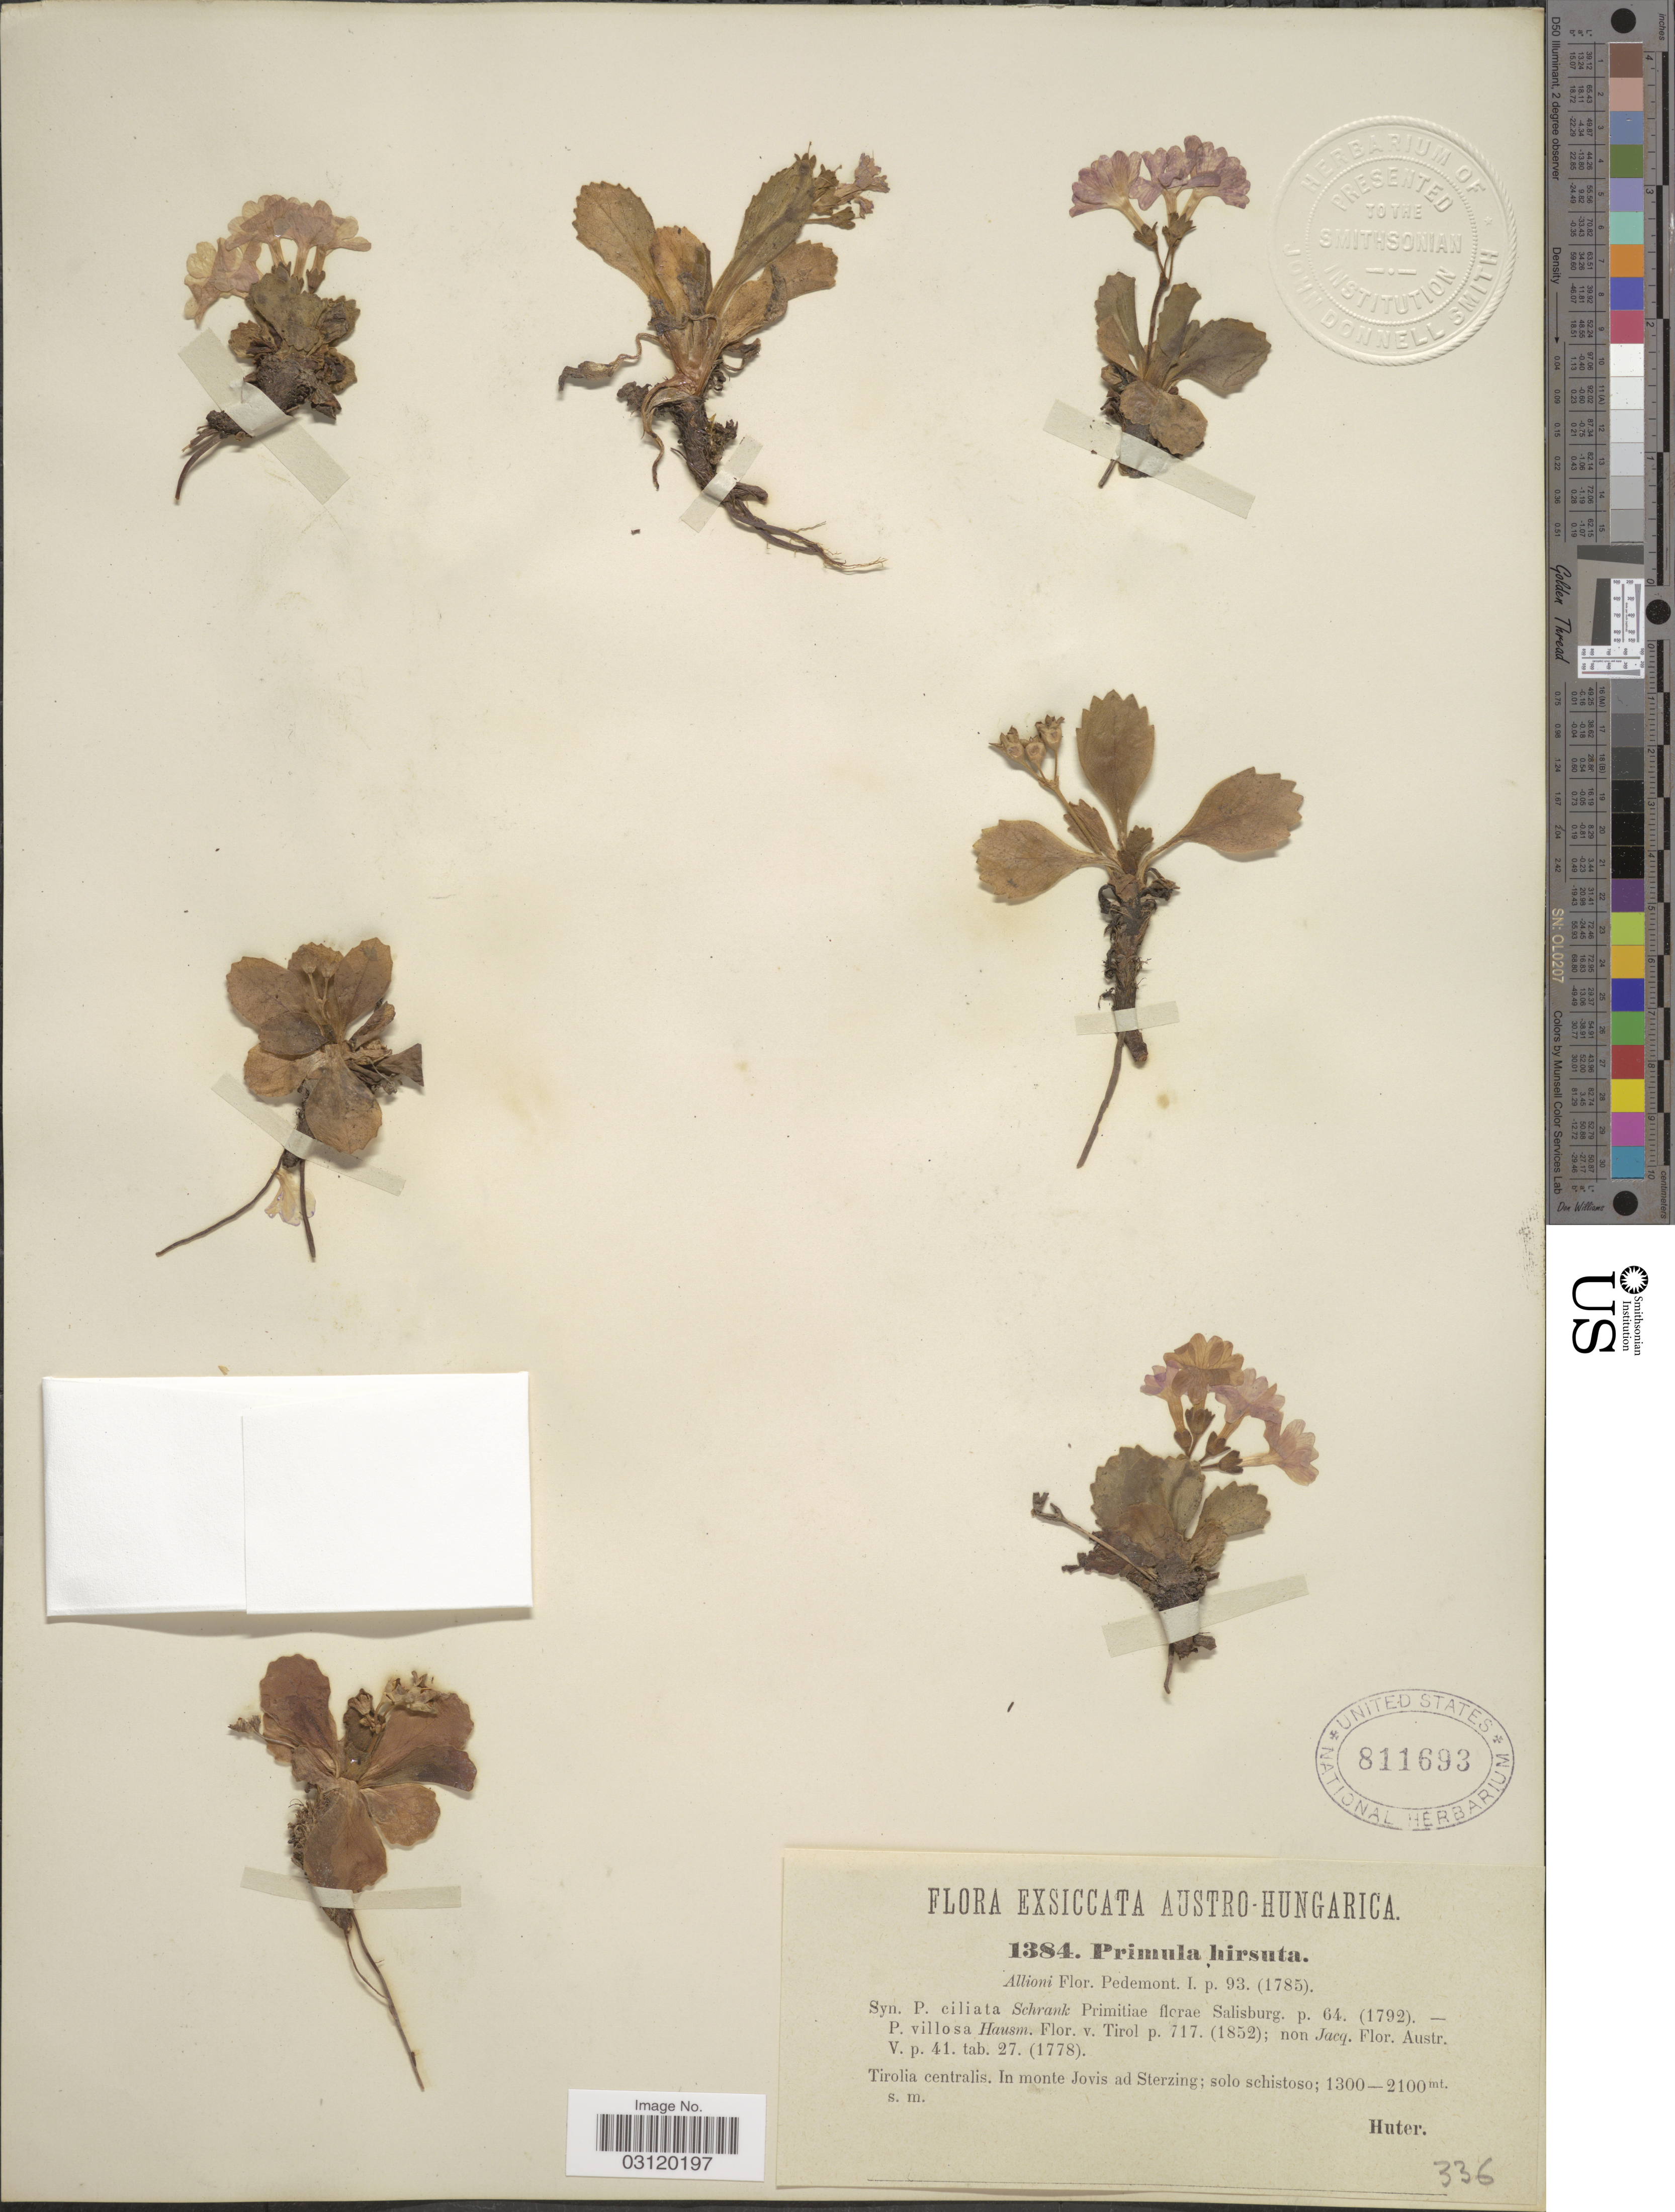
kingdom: Plantae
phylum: Tracheophyta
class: Magnoliopsida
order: Ericales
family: Primulaceae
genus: Primula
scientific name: Primula hirsuta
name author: All.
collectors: -. Huter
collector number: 1384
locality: Tirolia centralis, In monte Jovis ad Sterzing, Austro-Hungarica.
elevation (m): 1300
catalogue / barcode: US 811693